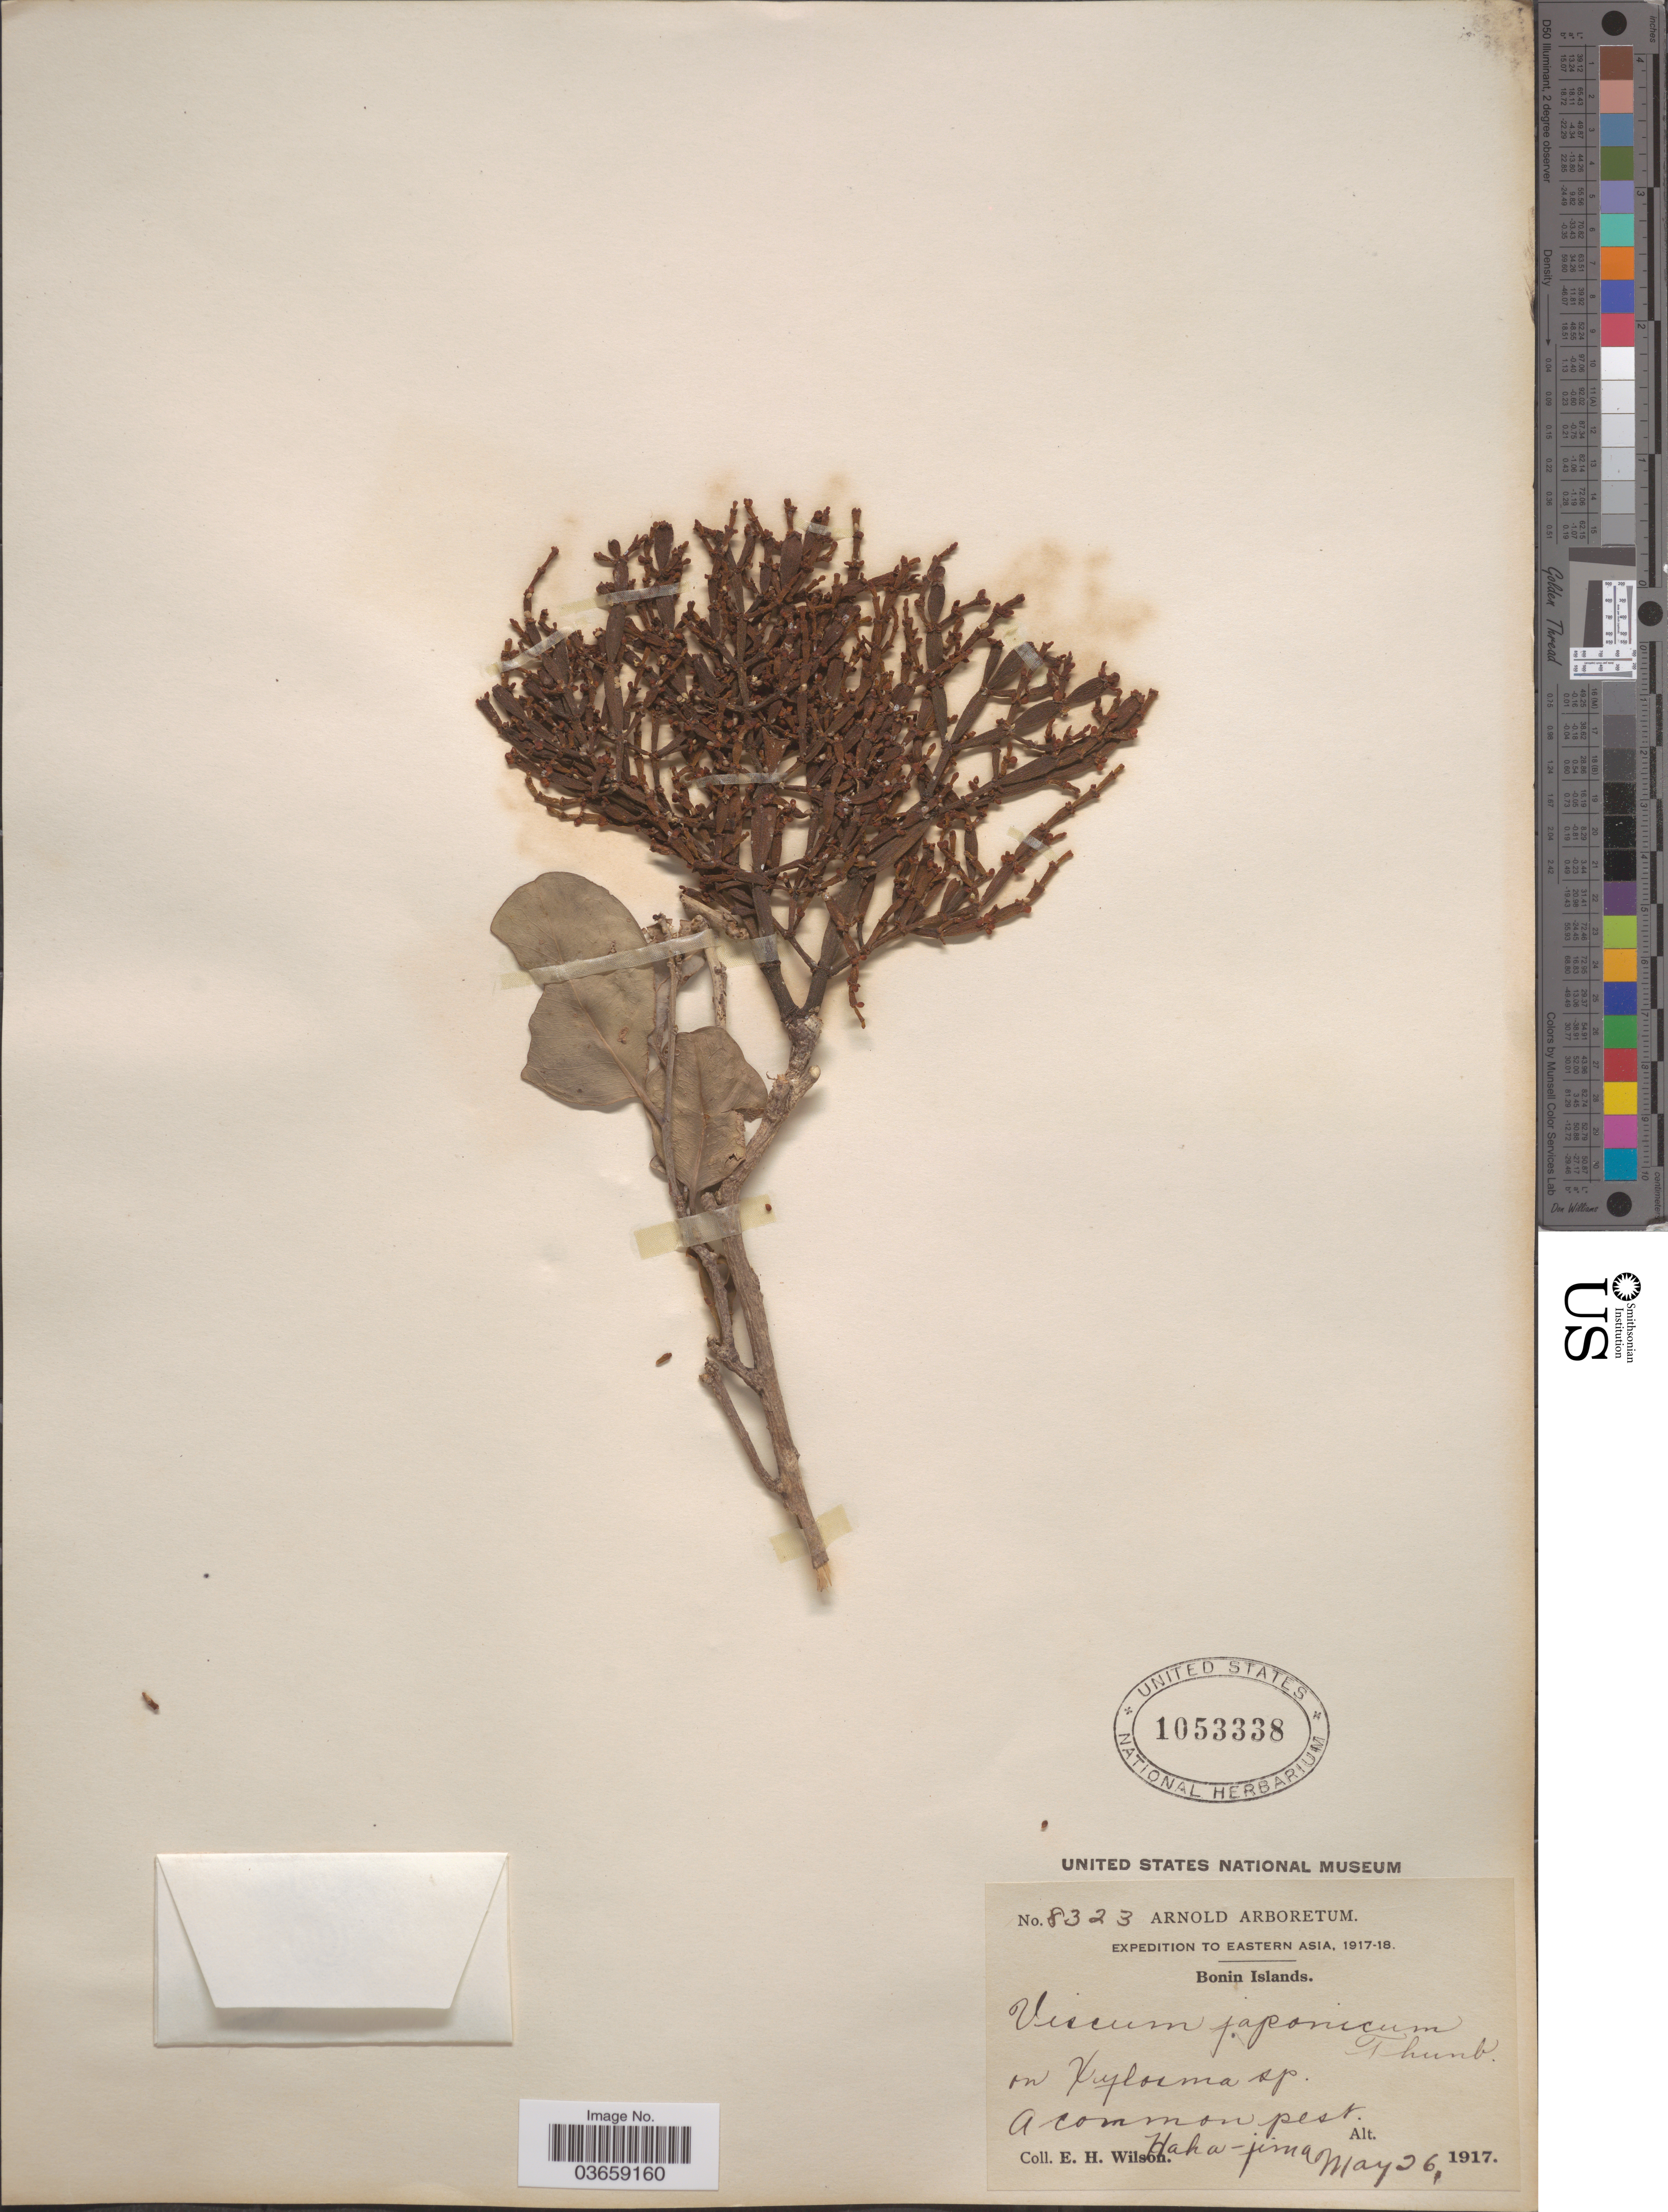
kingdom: Plantae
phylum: Tracheophyta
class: Magnoliopsida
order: Santalales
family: Viscaceae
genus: Viscum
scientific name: Viscum japonicum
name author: Thunb.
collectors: E. Wilson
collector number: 8323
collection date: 1917-05-26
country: Japan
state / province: Tokyo, Federal City of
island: Bonin Islands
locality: Eastern Asia. Bonin Islands. Ha-ka-jima.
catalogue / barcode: US 1053338